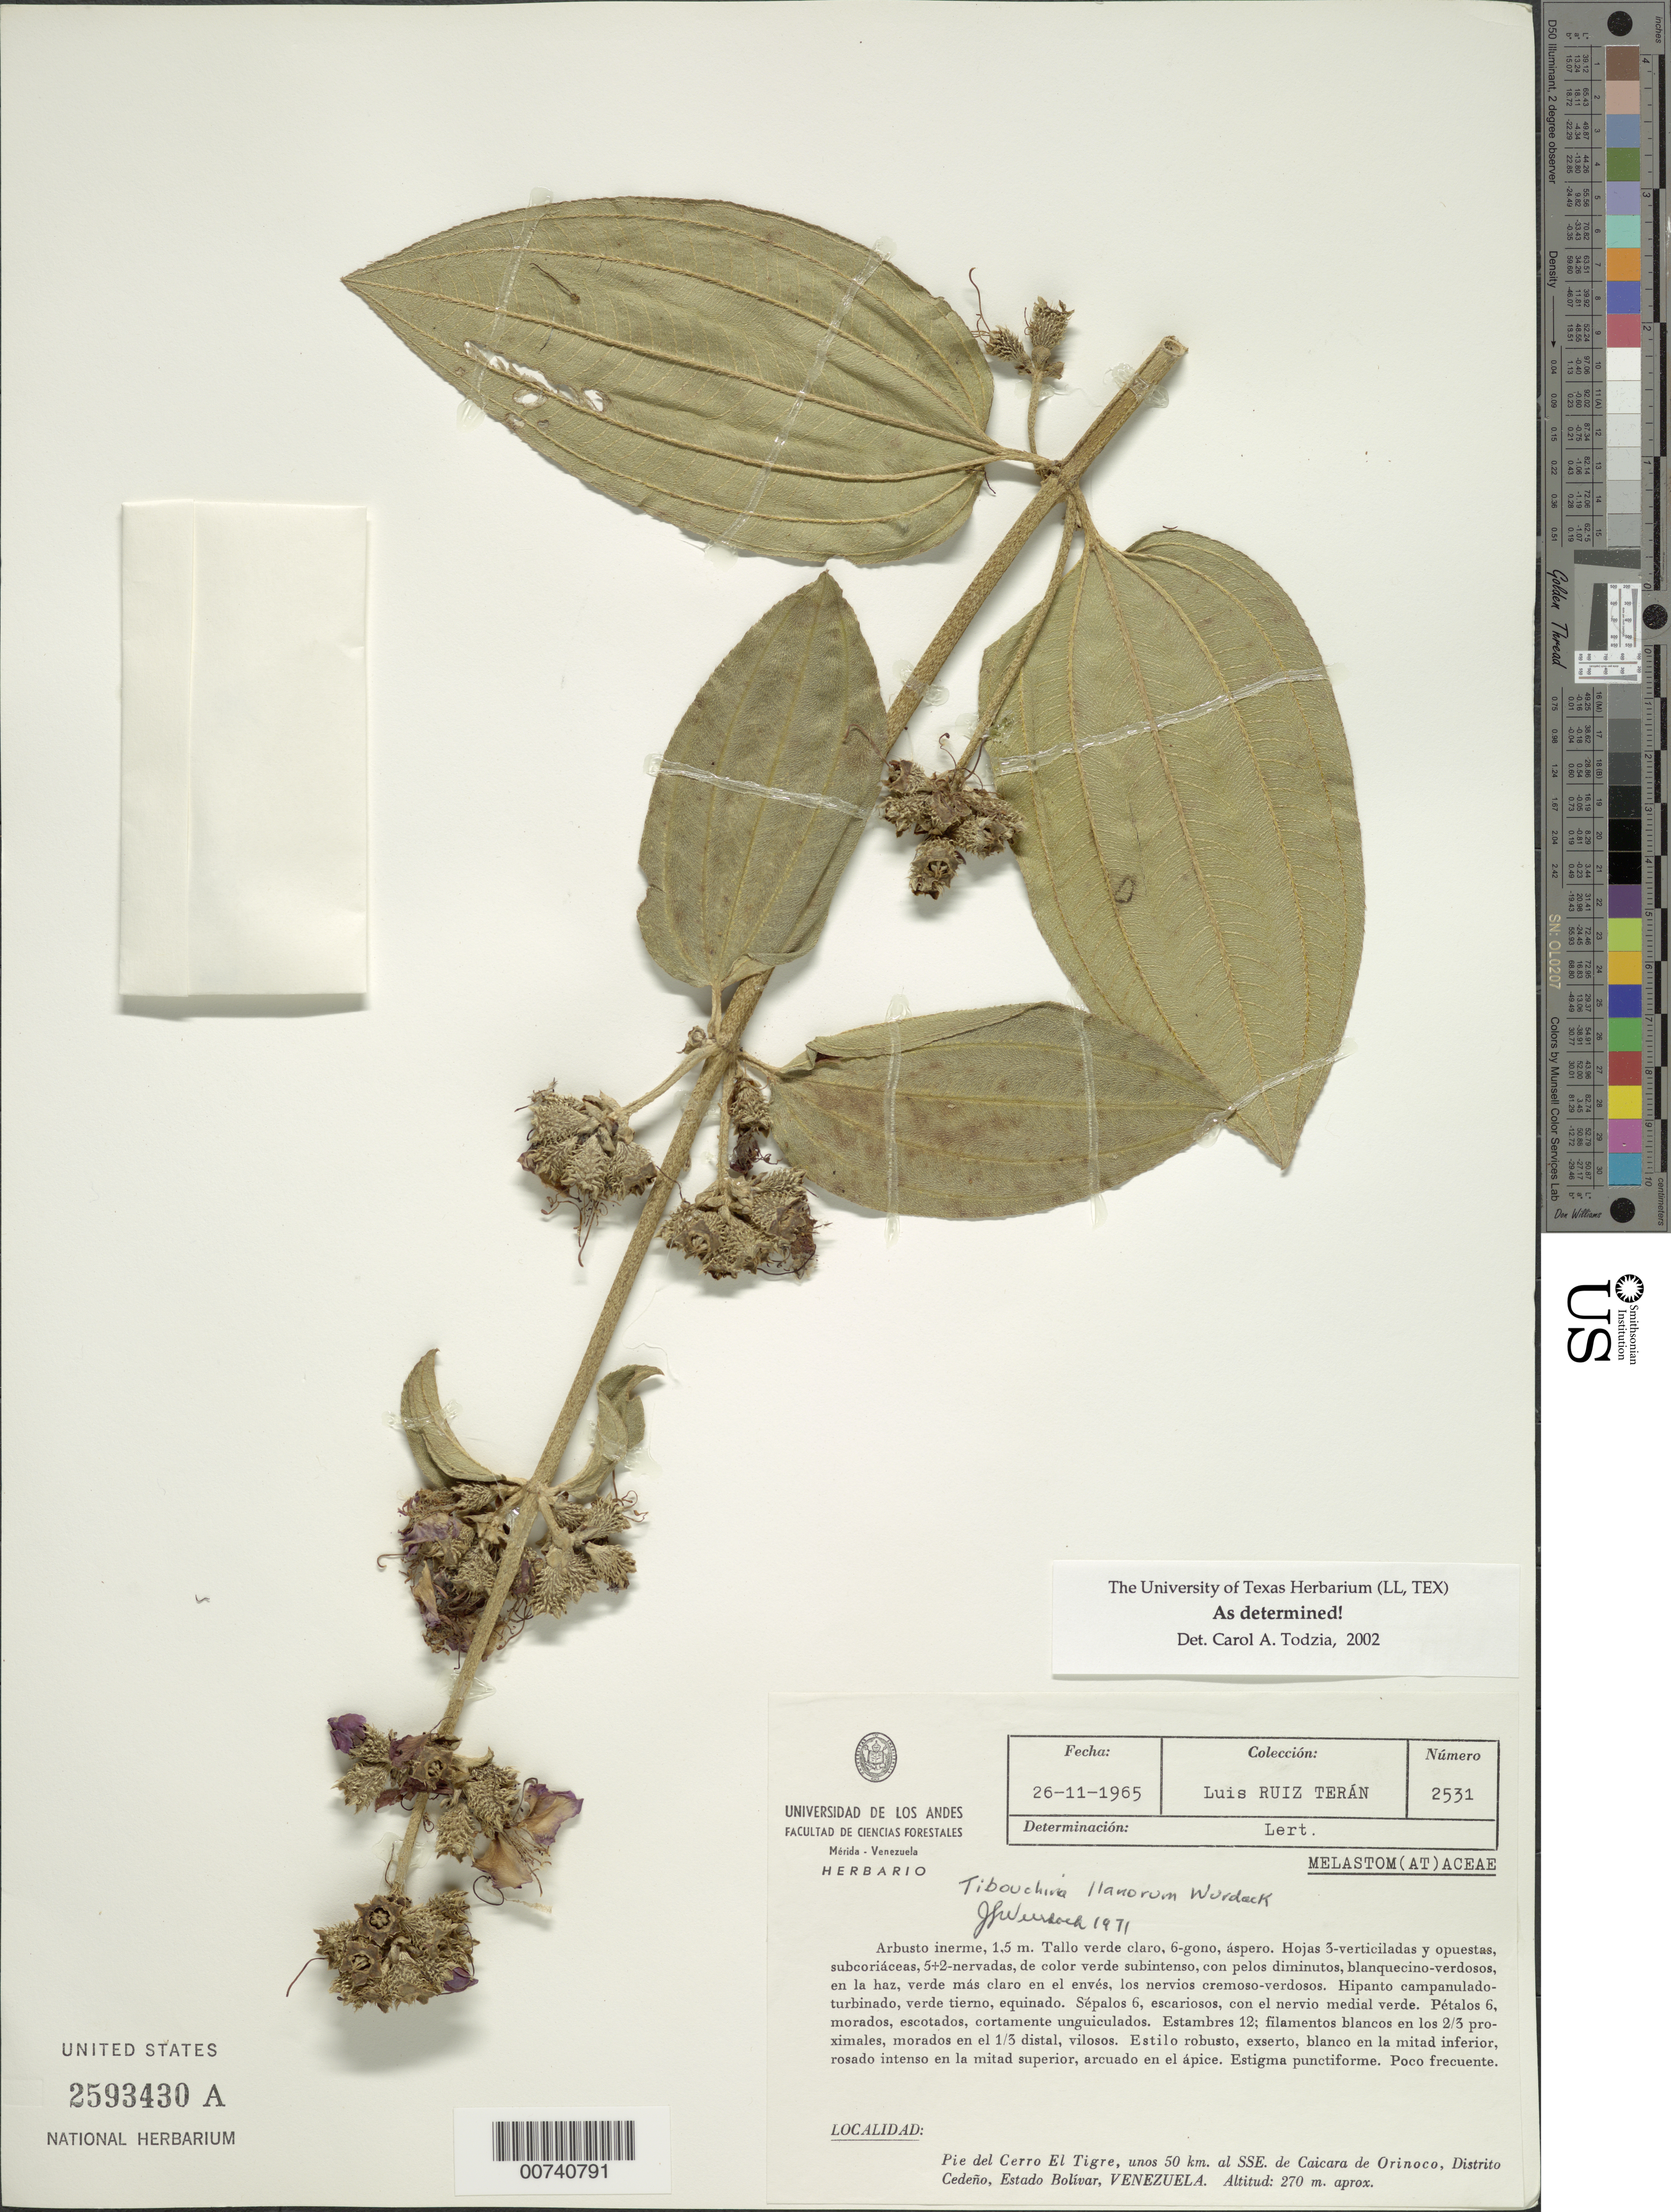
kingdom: Plantae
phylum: Tracheophyta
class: Magnoliopsida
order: Myrtales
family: Melastomataceae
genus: Tibouchina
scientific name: Tibouchina llanorum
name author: Wurdack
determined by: Todzia, C. A., (TEX), University of Texas Austin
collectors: L. E. Ruíz-Terán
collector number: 2531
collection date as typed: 26-Nov-65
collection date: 1965-11-26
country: Venezuela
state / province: Bolívar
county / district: Cedeño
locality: Pie del Cerro El Tigre, 50 km SSE of Caicara de Orinoco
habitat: Foot of cerro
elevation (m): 270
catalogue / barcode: US 2593430